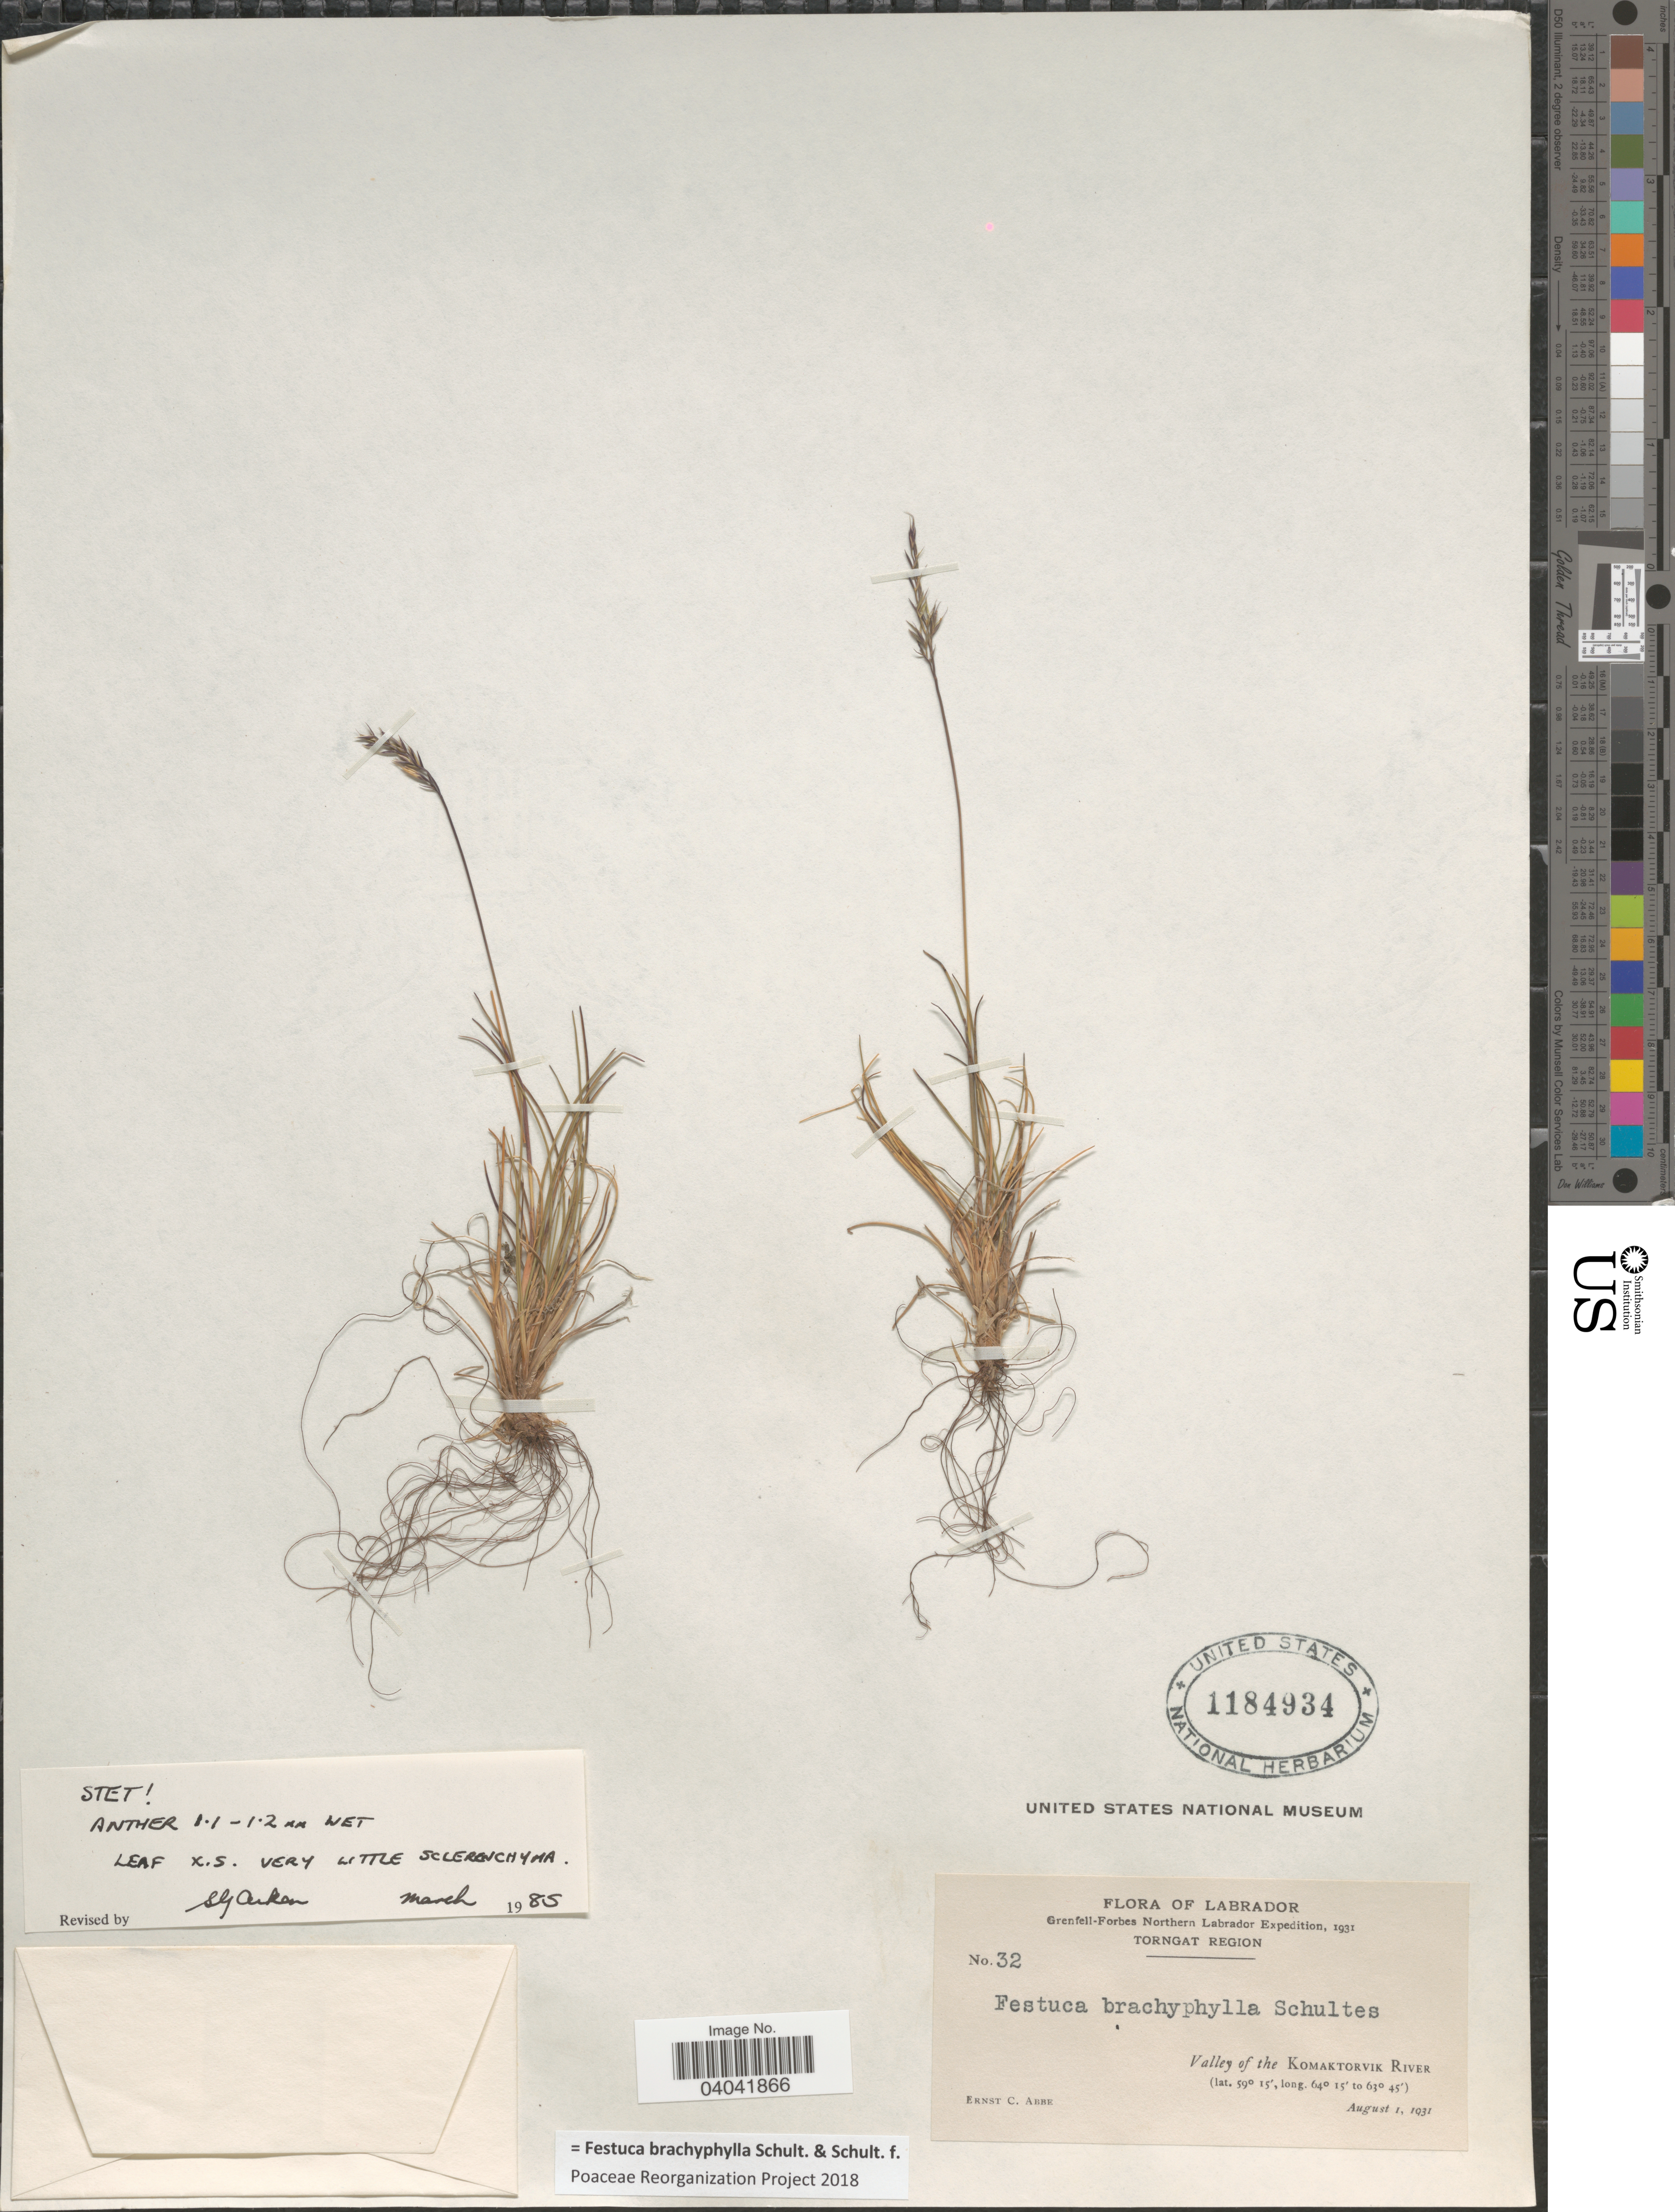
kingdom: Plantae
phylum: Tracheophyta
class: Liliopsida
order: Poales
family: Poaceae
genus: Festuca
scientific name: Festuca brachyphylla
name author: Schult. & Schult. f.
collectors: E. C. Abbe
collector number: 32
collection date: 1931-08-01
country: Canada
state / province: Newfoundland and Labrador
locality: Labrador. Grenfell-Forbes Northern Labrador. [unsure placement] Torngat Region. Valley of the Komaktorvik River.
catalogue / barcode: US 1184934